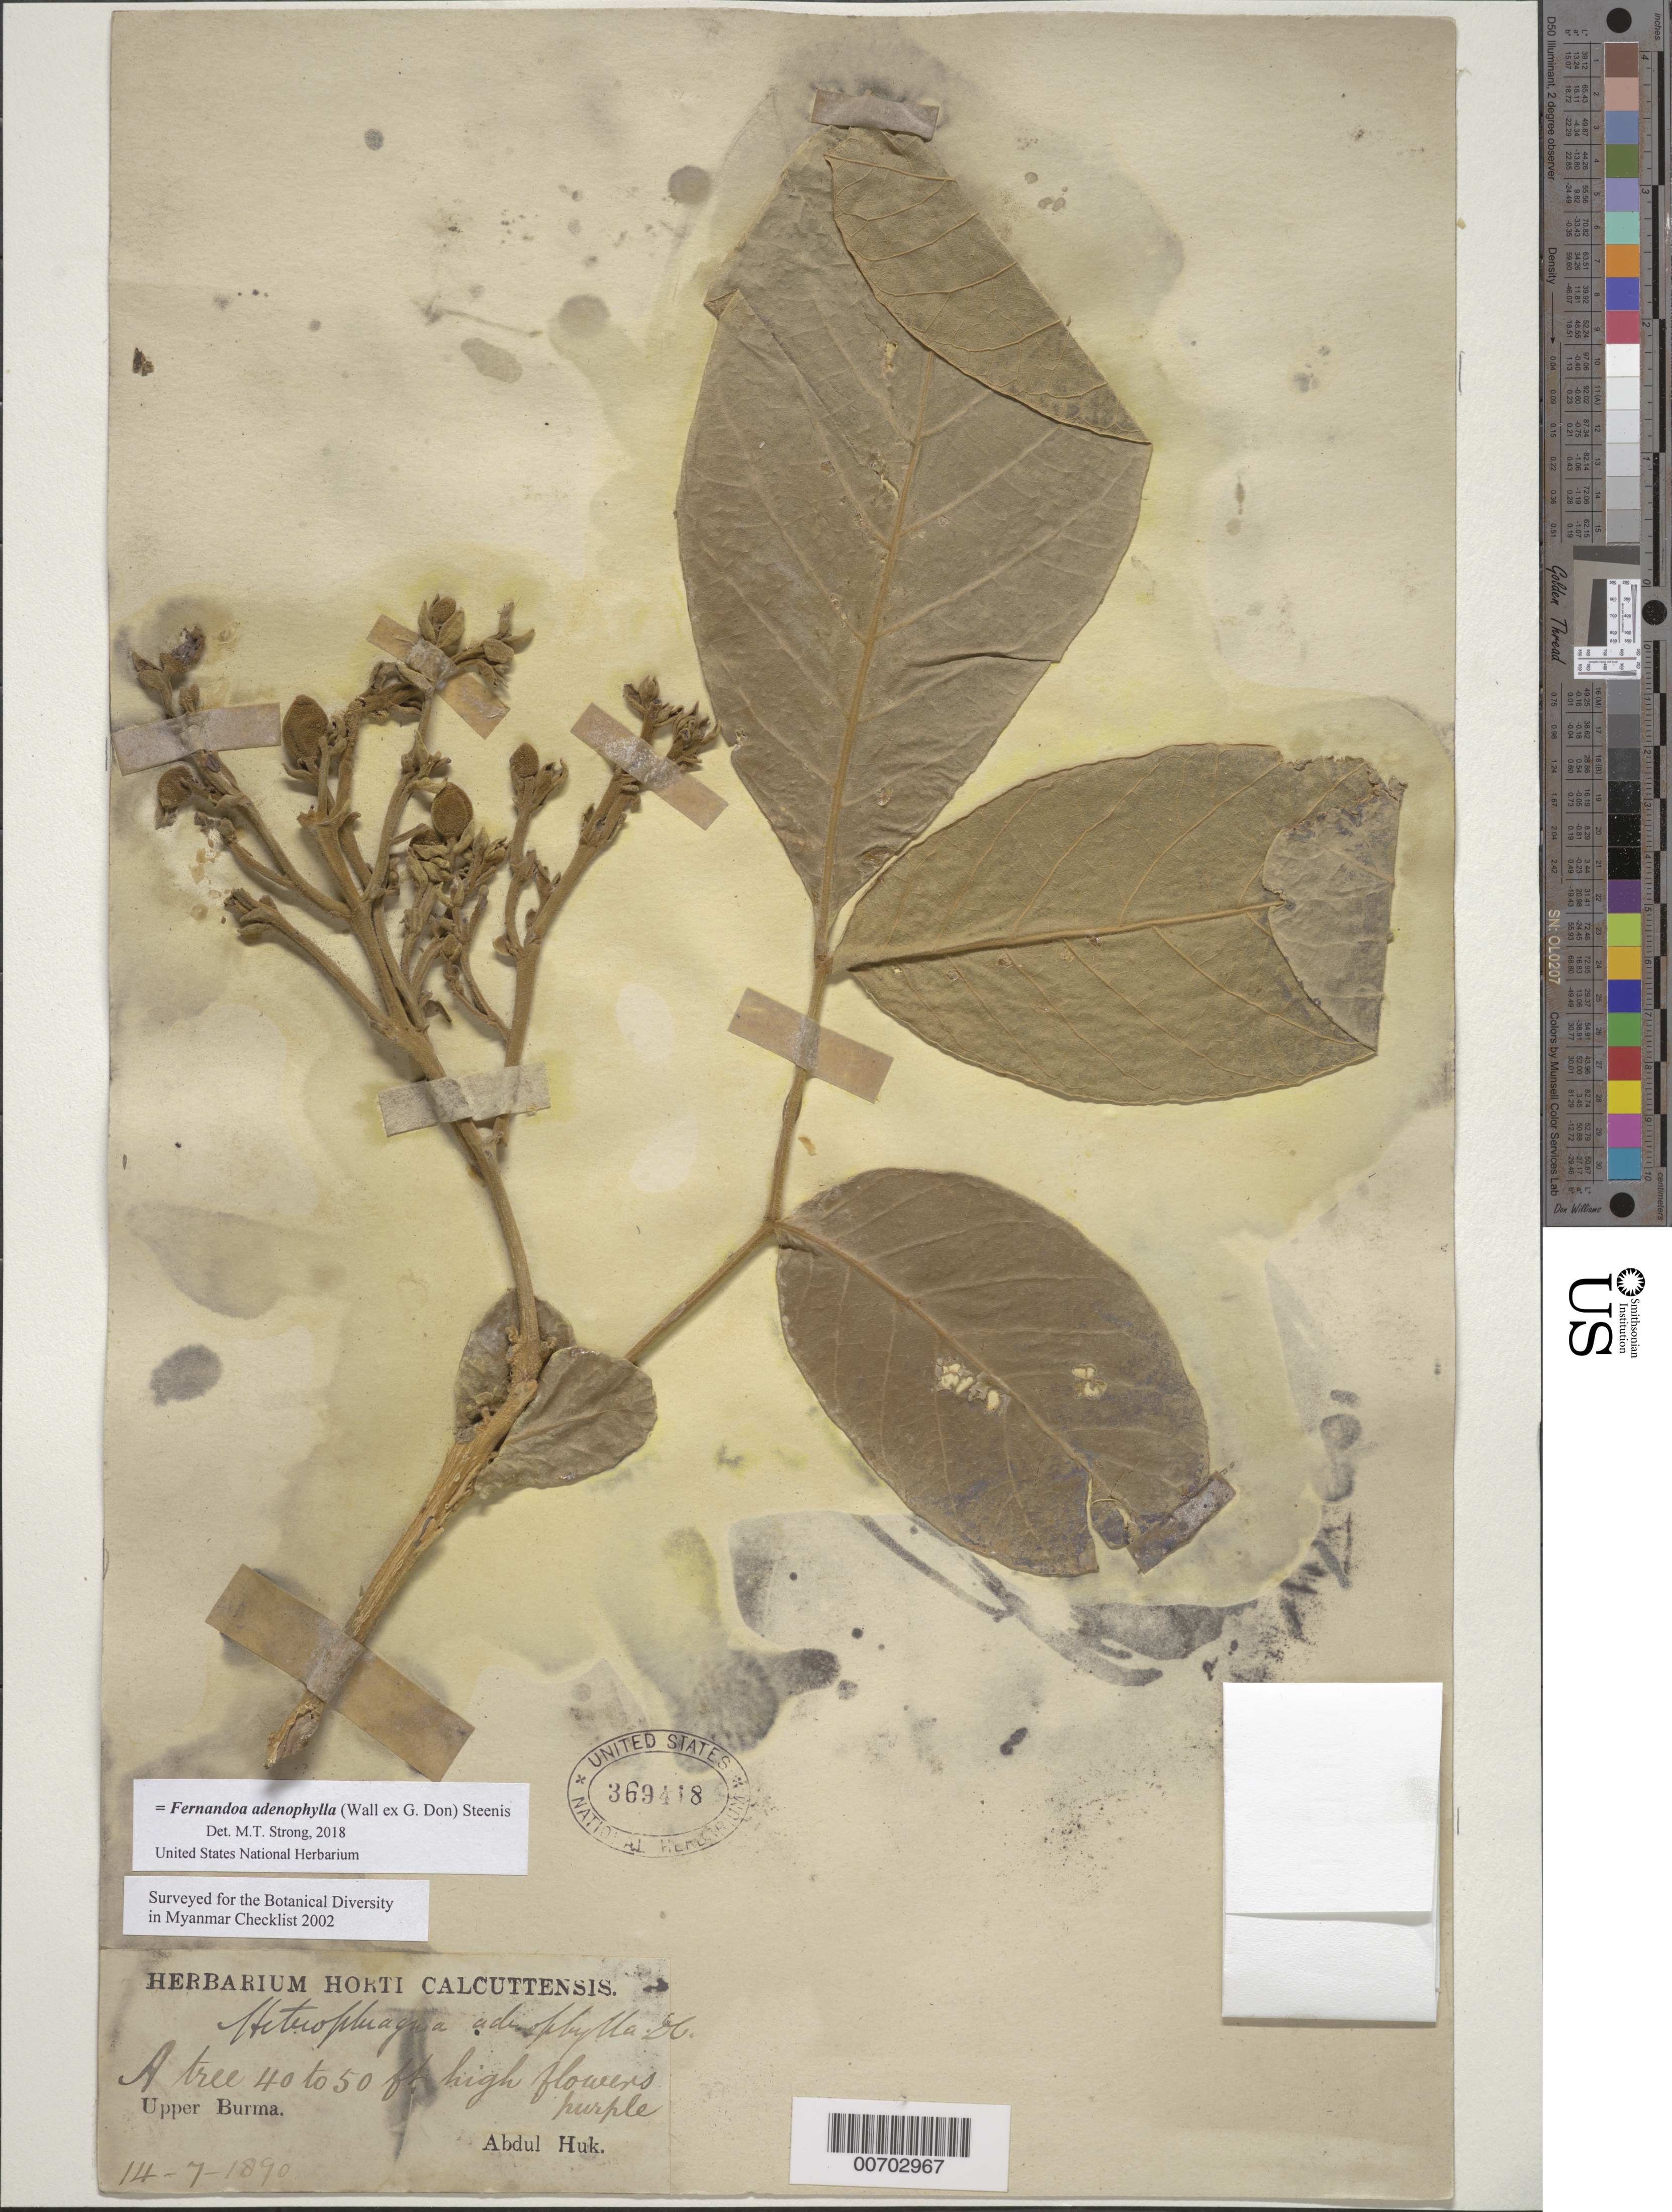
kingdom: Plantae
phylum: Tracheophyta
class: Magnoliopsida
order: Lamiales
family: Bignoniaceae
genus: Fernandoa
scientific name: Fernandoa adenophylla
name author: (Wall. ex G. Don) Steenis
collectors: A. Huk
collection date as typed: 14 Jul 1890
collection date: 1890-07-14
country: Myanmar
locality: Upper Burma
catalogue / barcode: US 369418